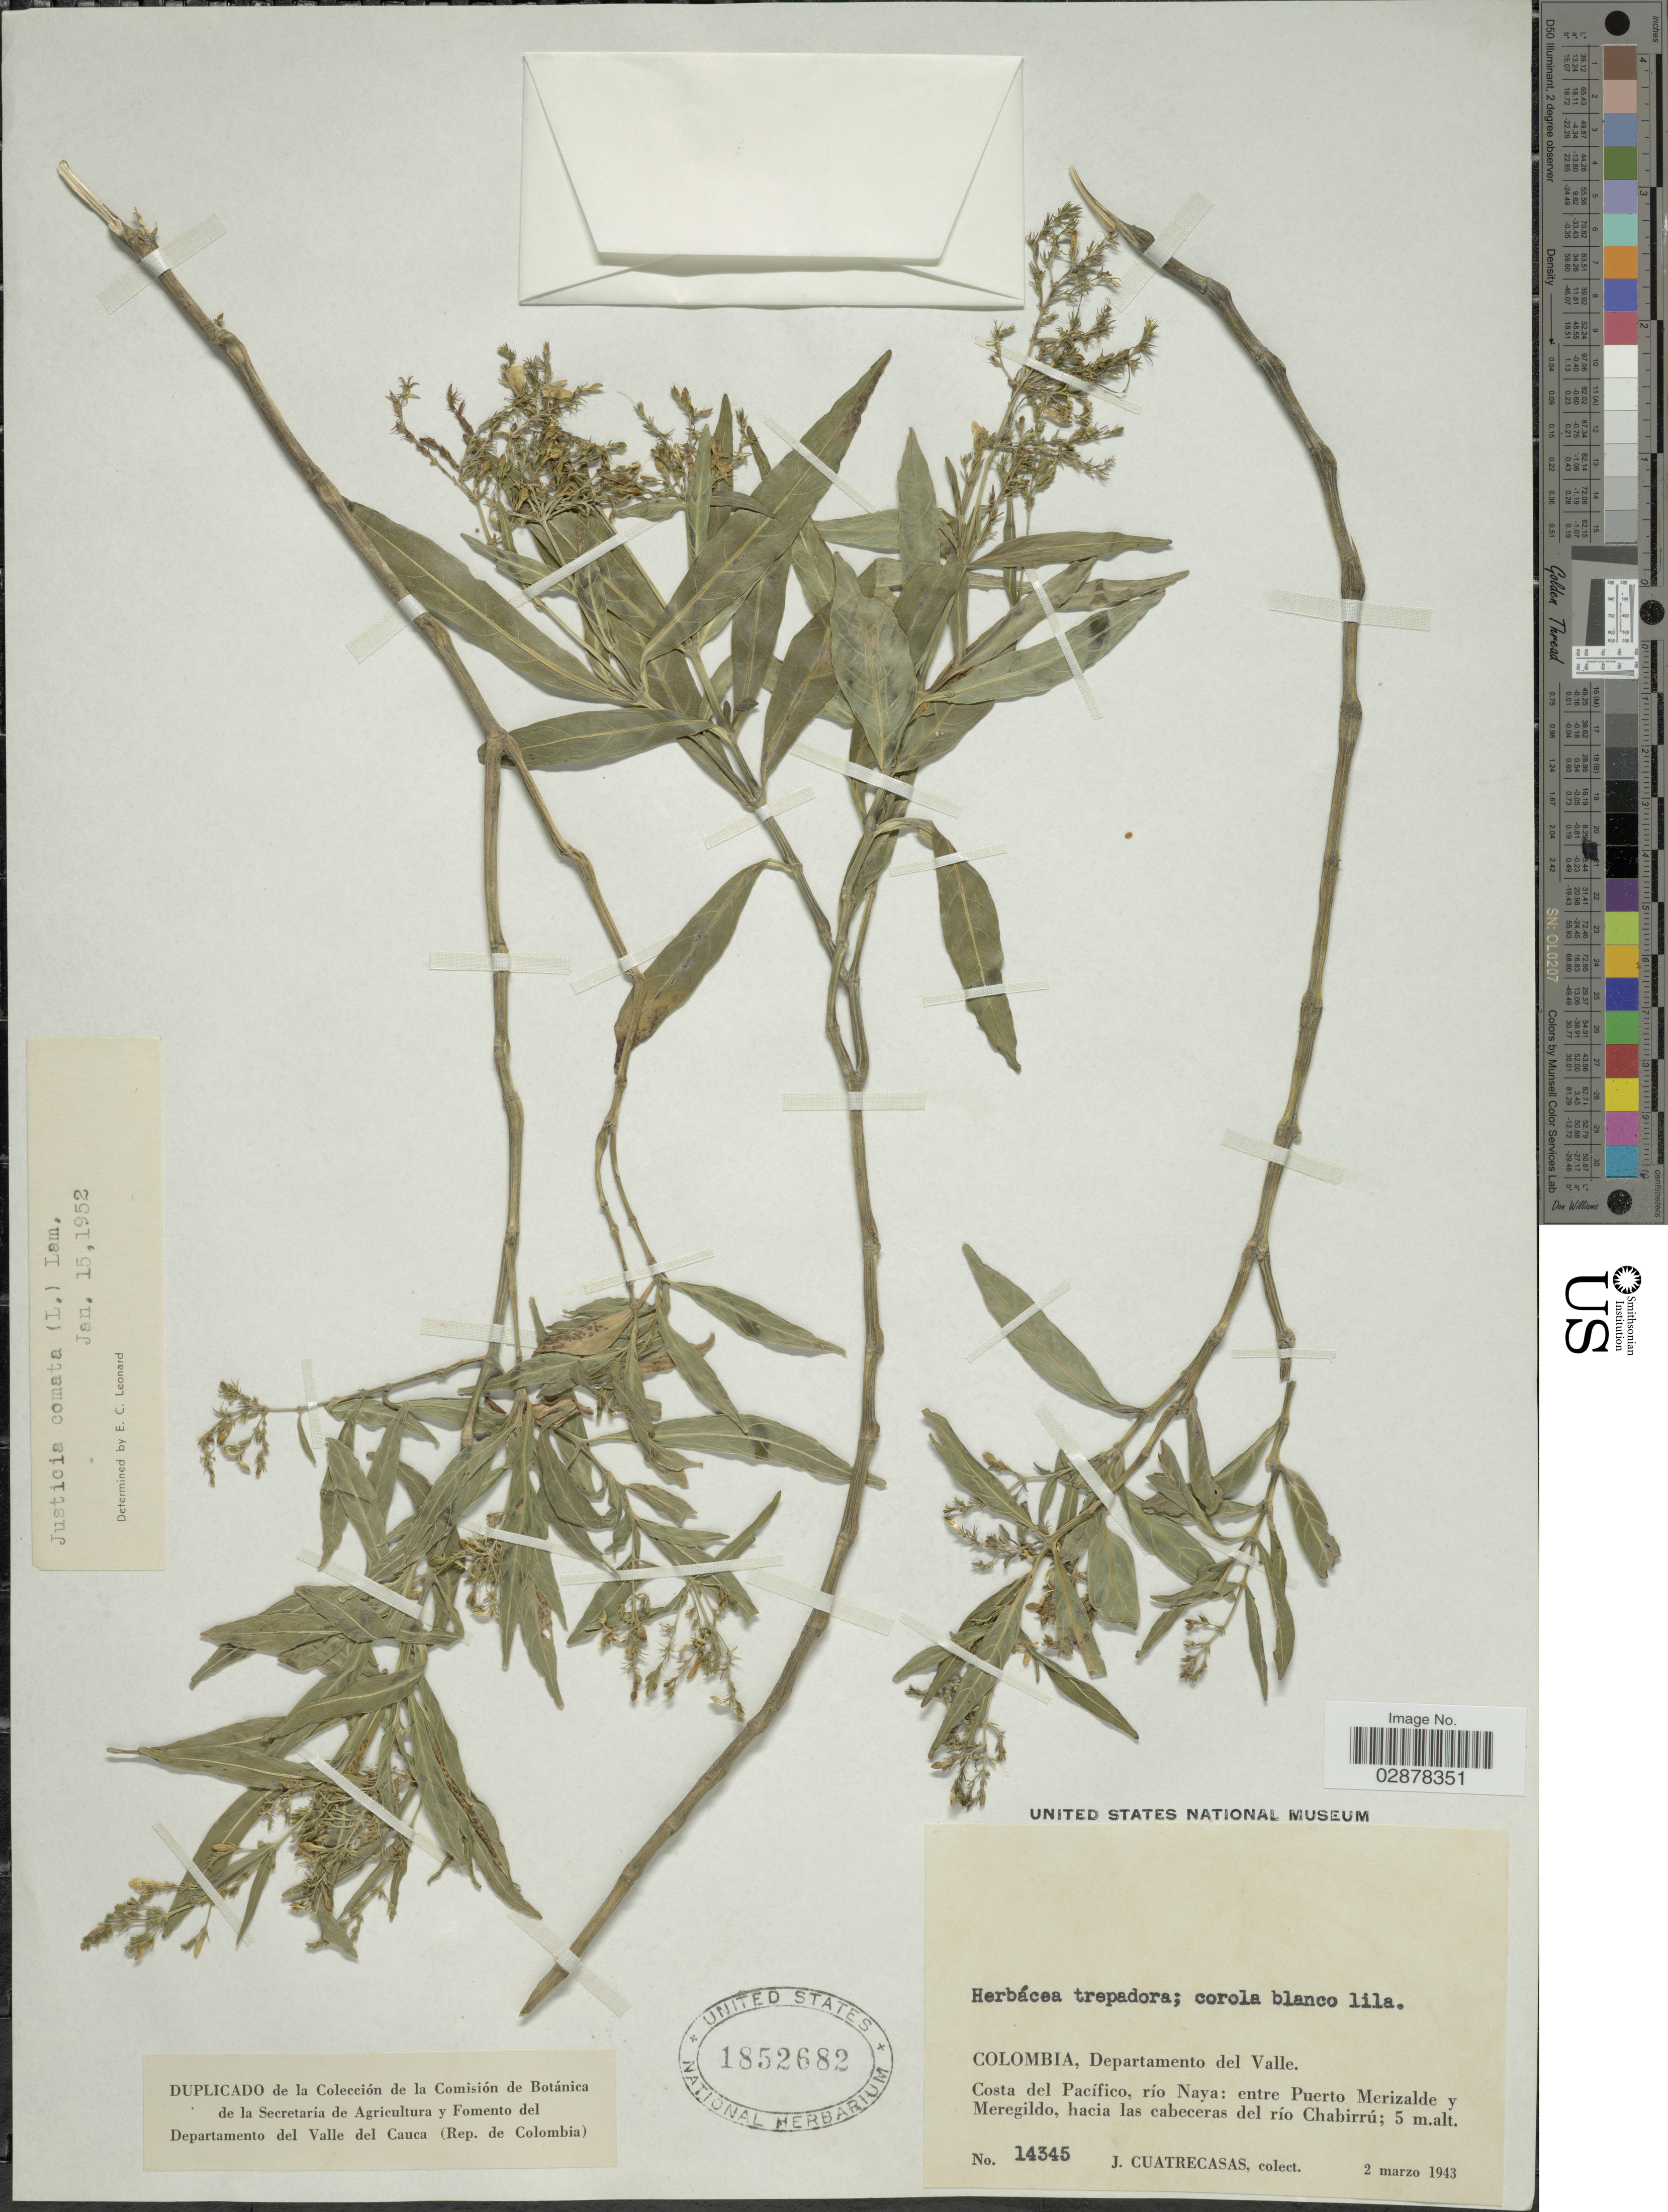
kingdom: Plantae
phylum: Tracheophyta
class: Magnoliopsida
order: Lamiales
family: Acanthaceae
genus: Justicia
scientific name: Justicia comata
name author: (L.) Lam.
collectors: J. Cuatrecasas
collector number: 14345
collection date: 1943-03-02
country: Colombia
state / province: Valle del Cauca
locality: Departamento del Valle. Costa del Pacífico, río Naya: entre Puerto Merizalde y Meregildo, hacia las cabeceras del río Chabirrú.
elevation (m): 5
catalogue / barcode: US 1852682